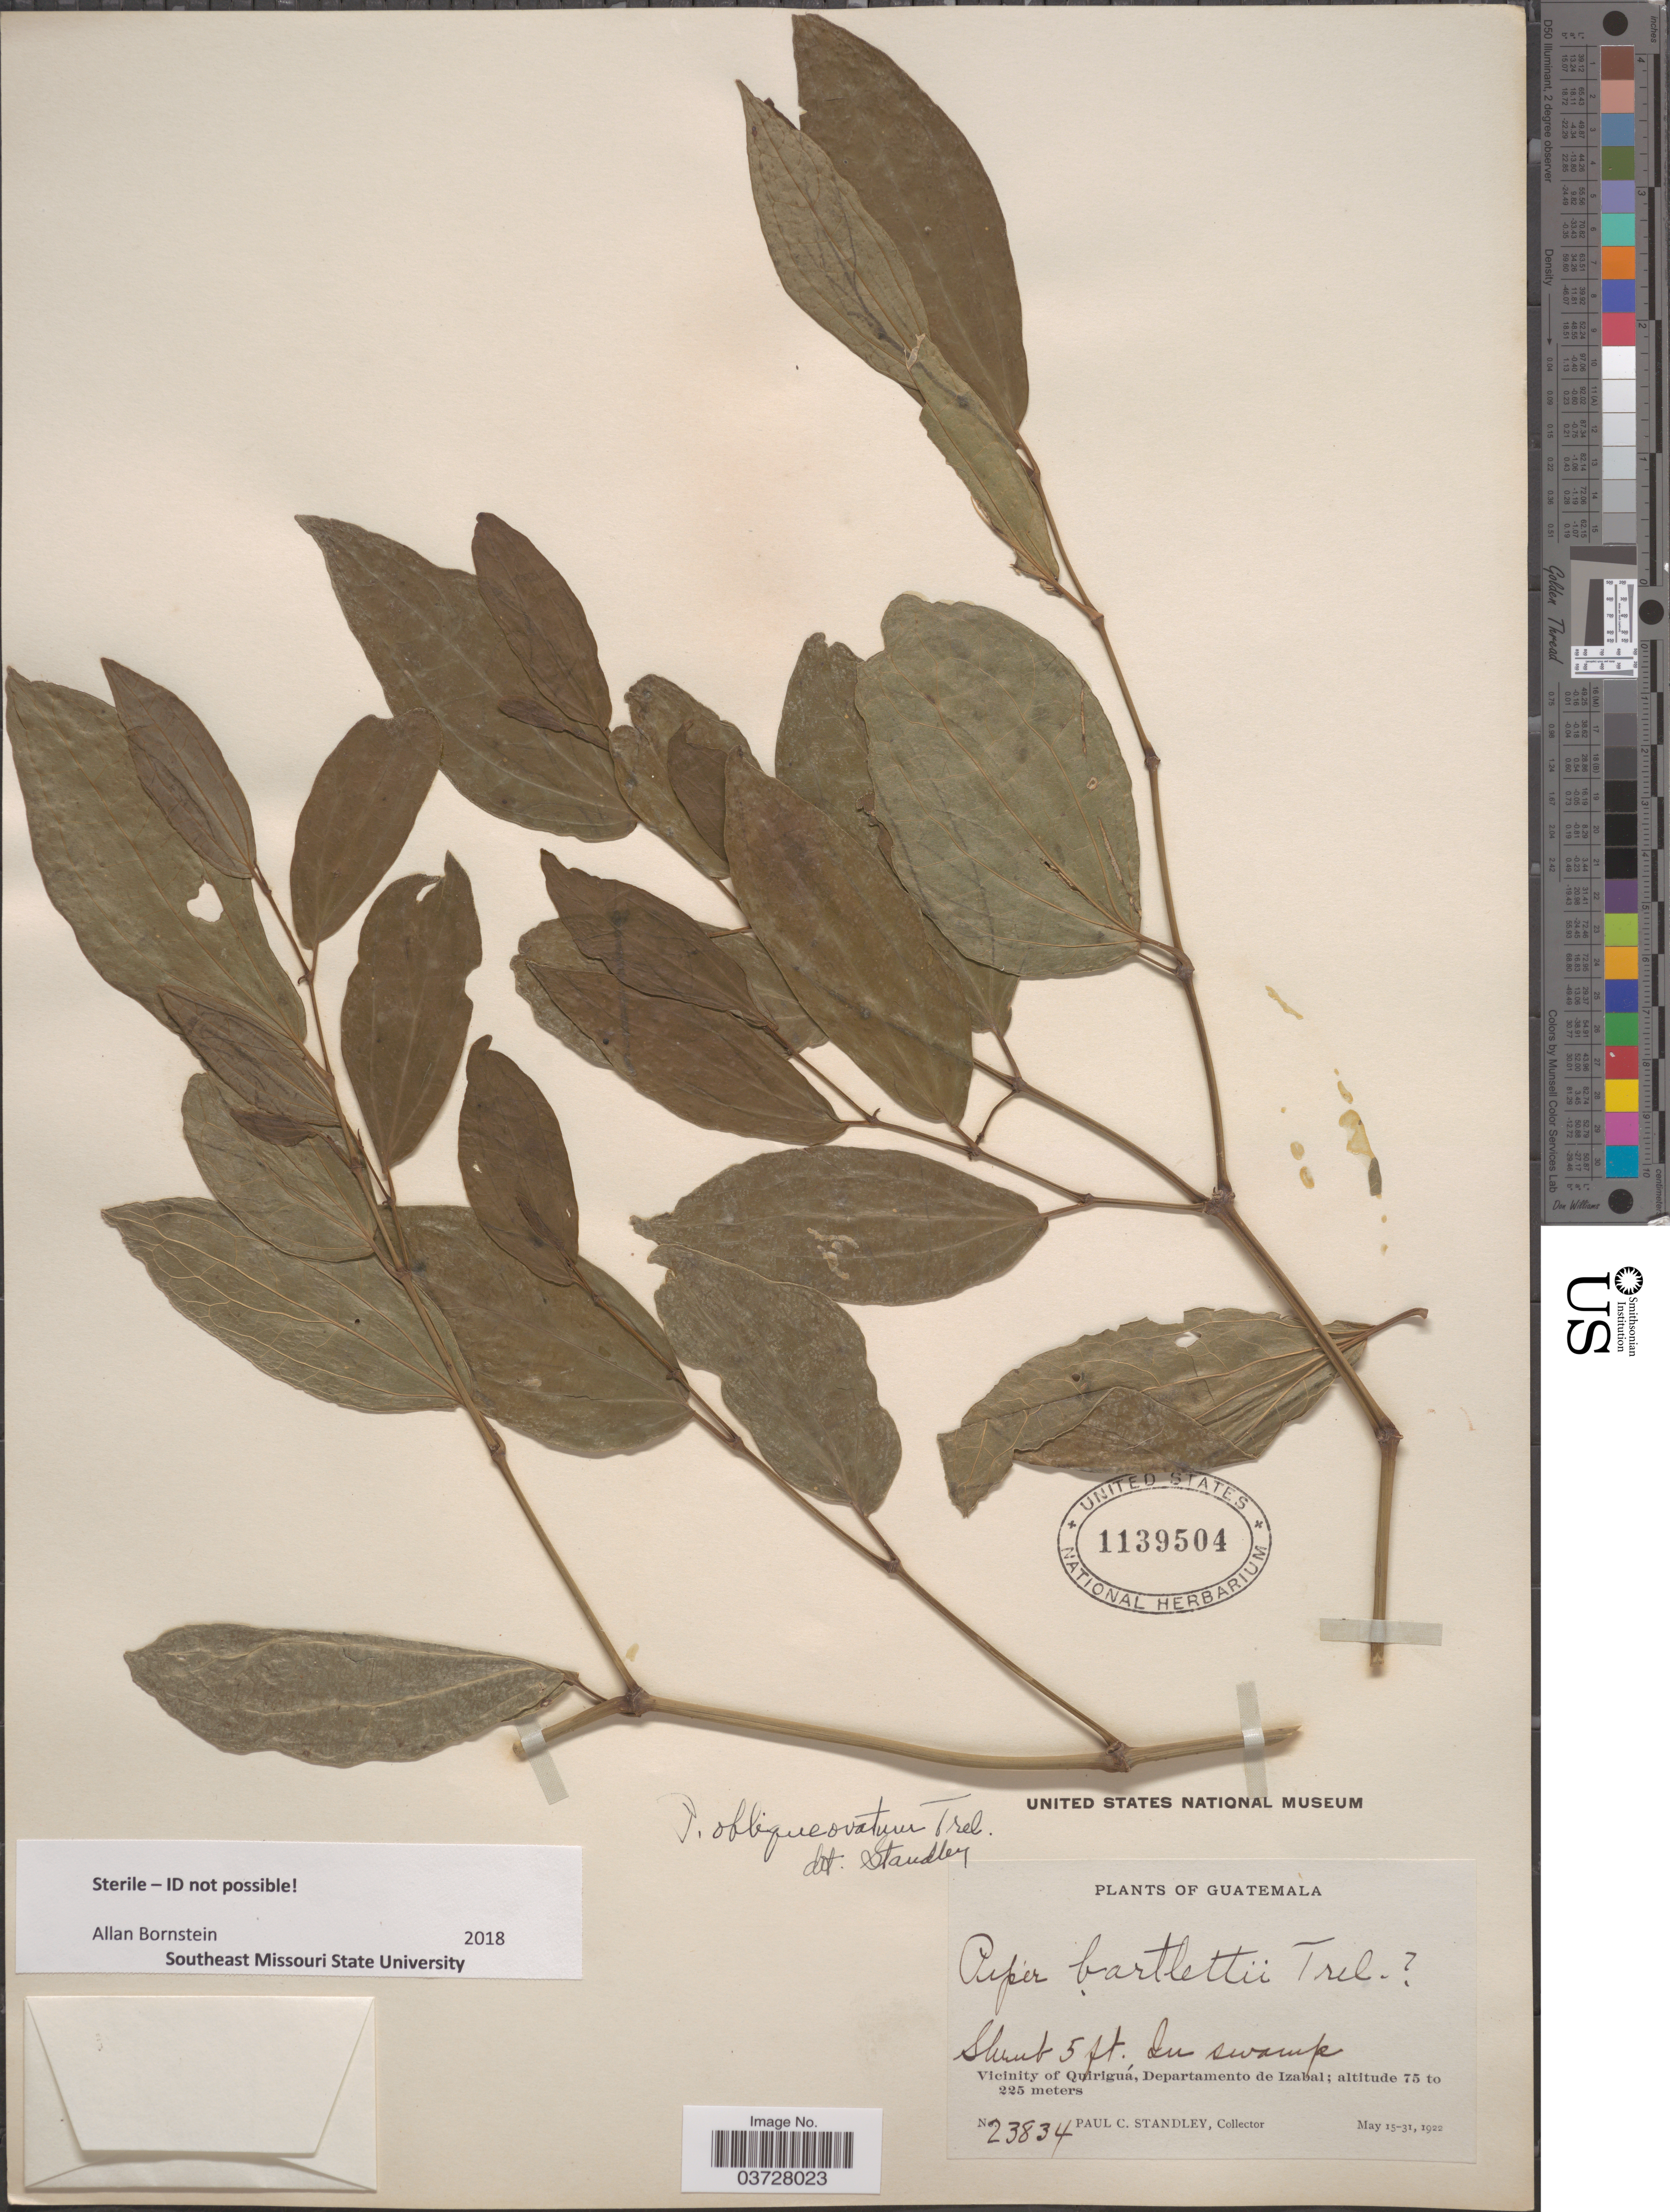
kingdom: Plantae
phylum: Tracheophyta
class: Magnoliopsida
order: Piperales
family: Piperaceae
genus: Piper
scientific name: Piper sp.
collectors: P. C. Standley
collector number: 23834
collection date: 1922-05-15/1922-05-31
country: Guatemala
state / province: Izabal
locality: Vicinity of Quiriguá, Departamento de Izabal.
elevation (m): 75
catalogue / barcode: US 1139504